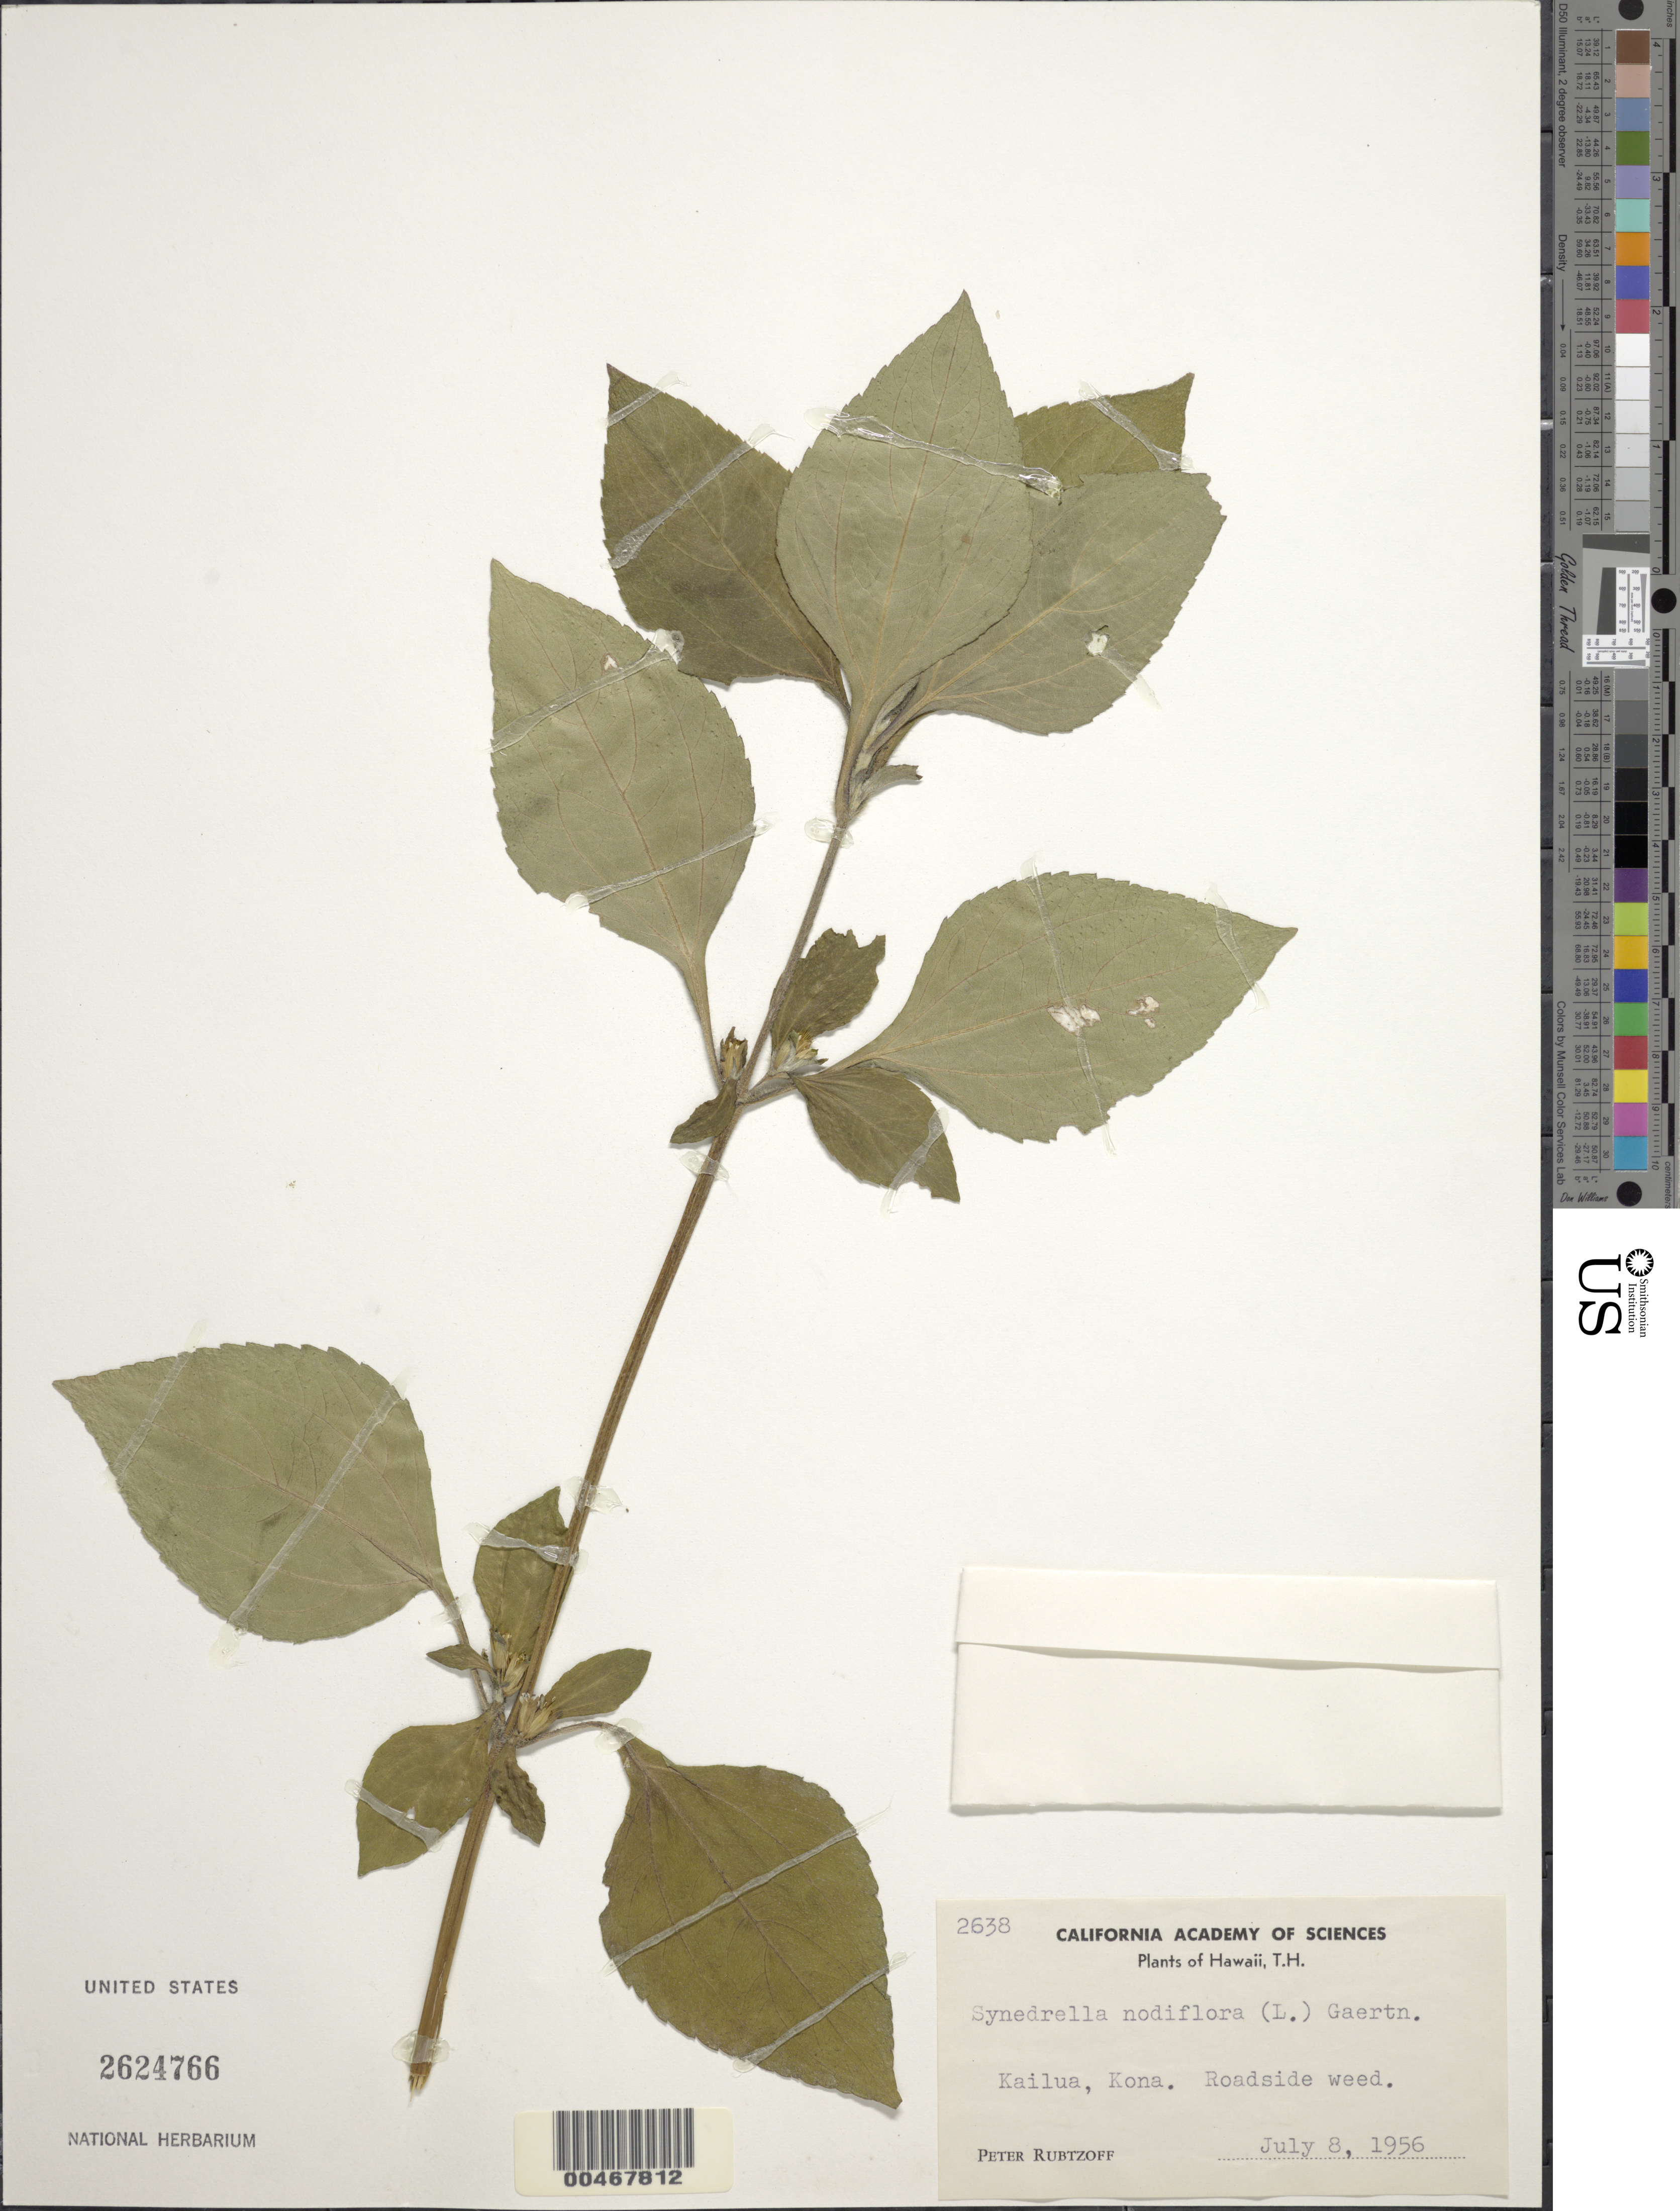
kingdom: Plantae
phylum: Tracheophyta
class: Magnoliopsida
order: Asterales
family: Asteraceae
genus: Synedrella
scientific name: Synedrella nodiflora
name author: (L.) Gaertn.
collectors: P. Rubtzoff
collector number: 2638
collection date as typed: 8 Jul 1956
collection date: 1956-07-08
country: United States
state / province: Hawaii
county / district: Kauai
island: Kaua'i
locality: Kailua, Kona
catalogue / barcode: US 2624766